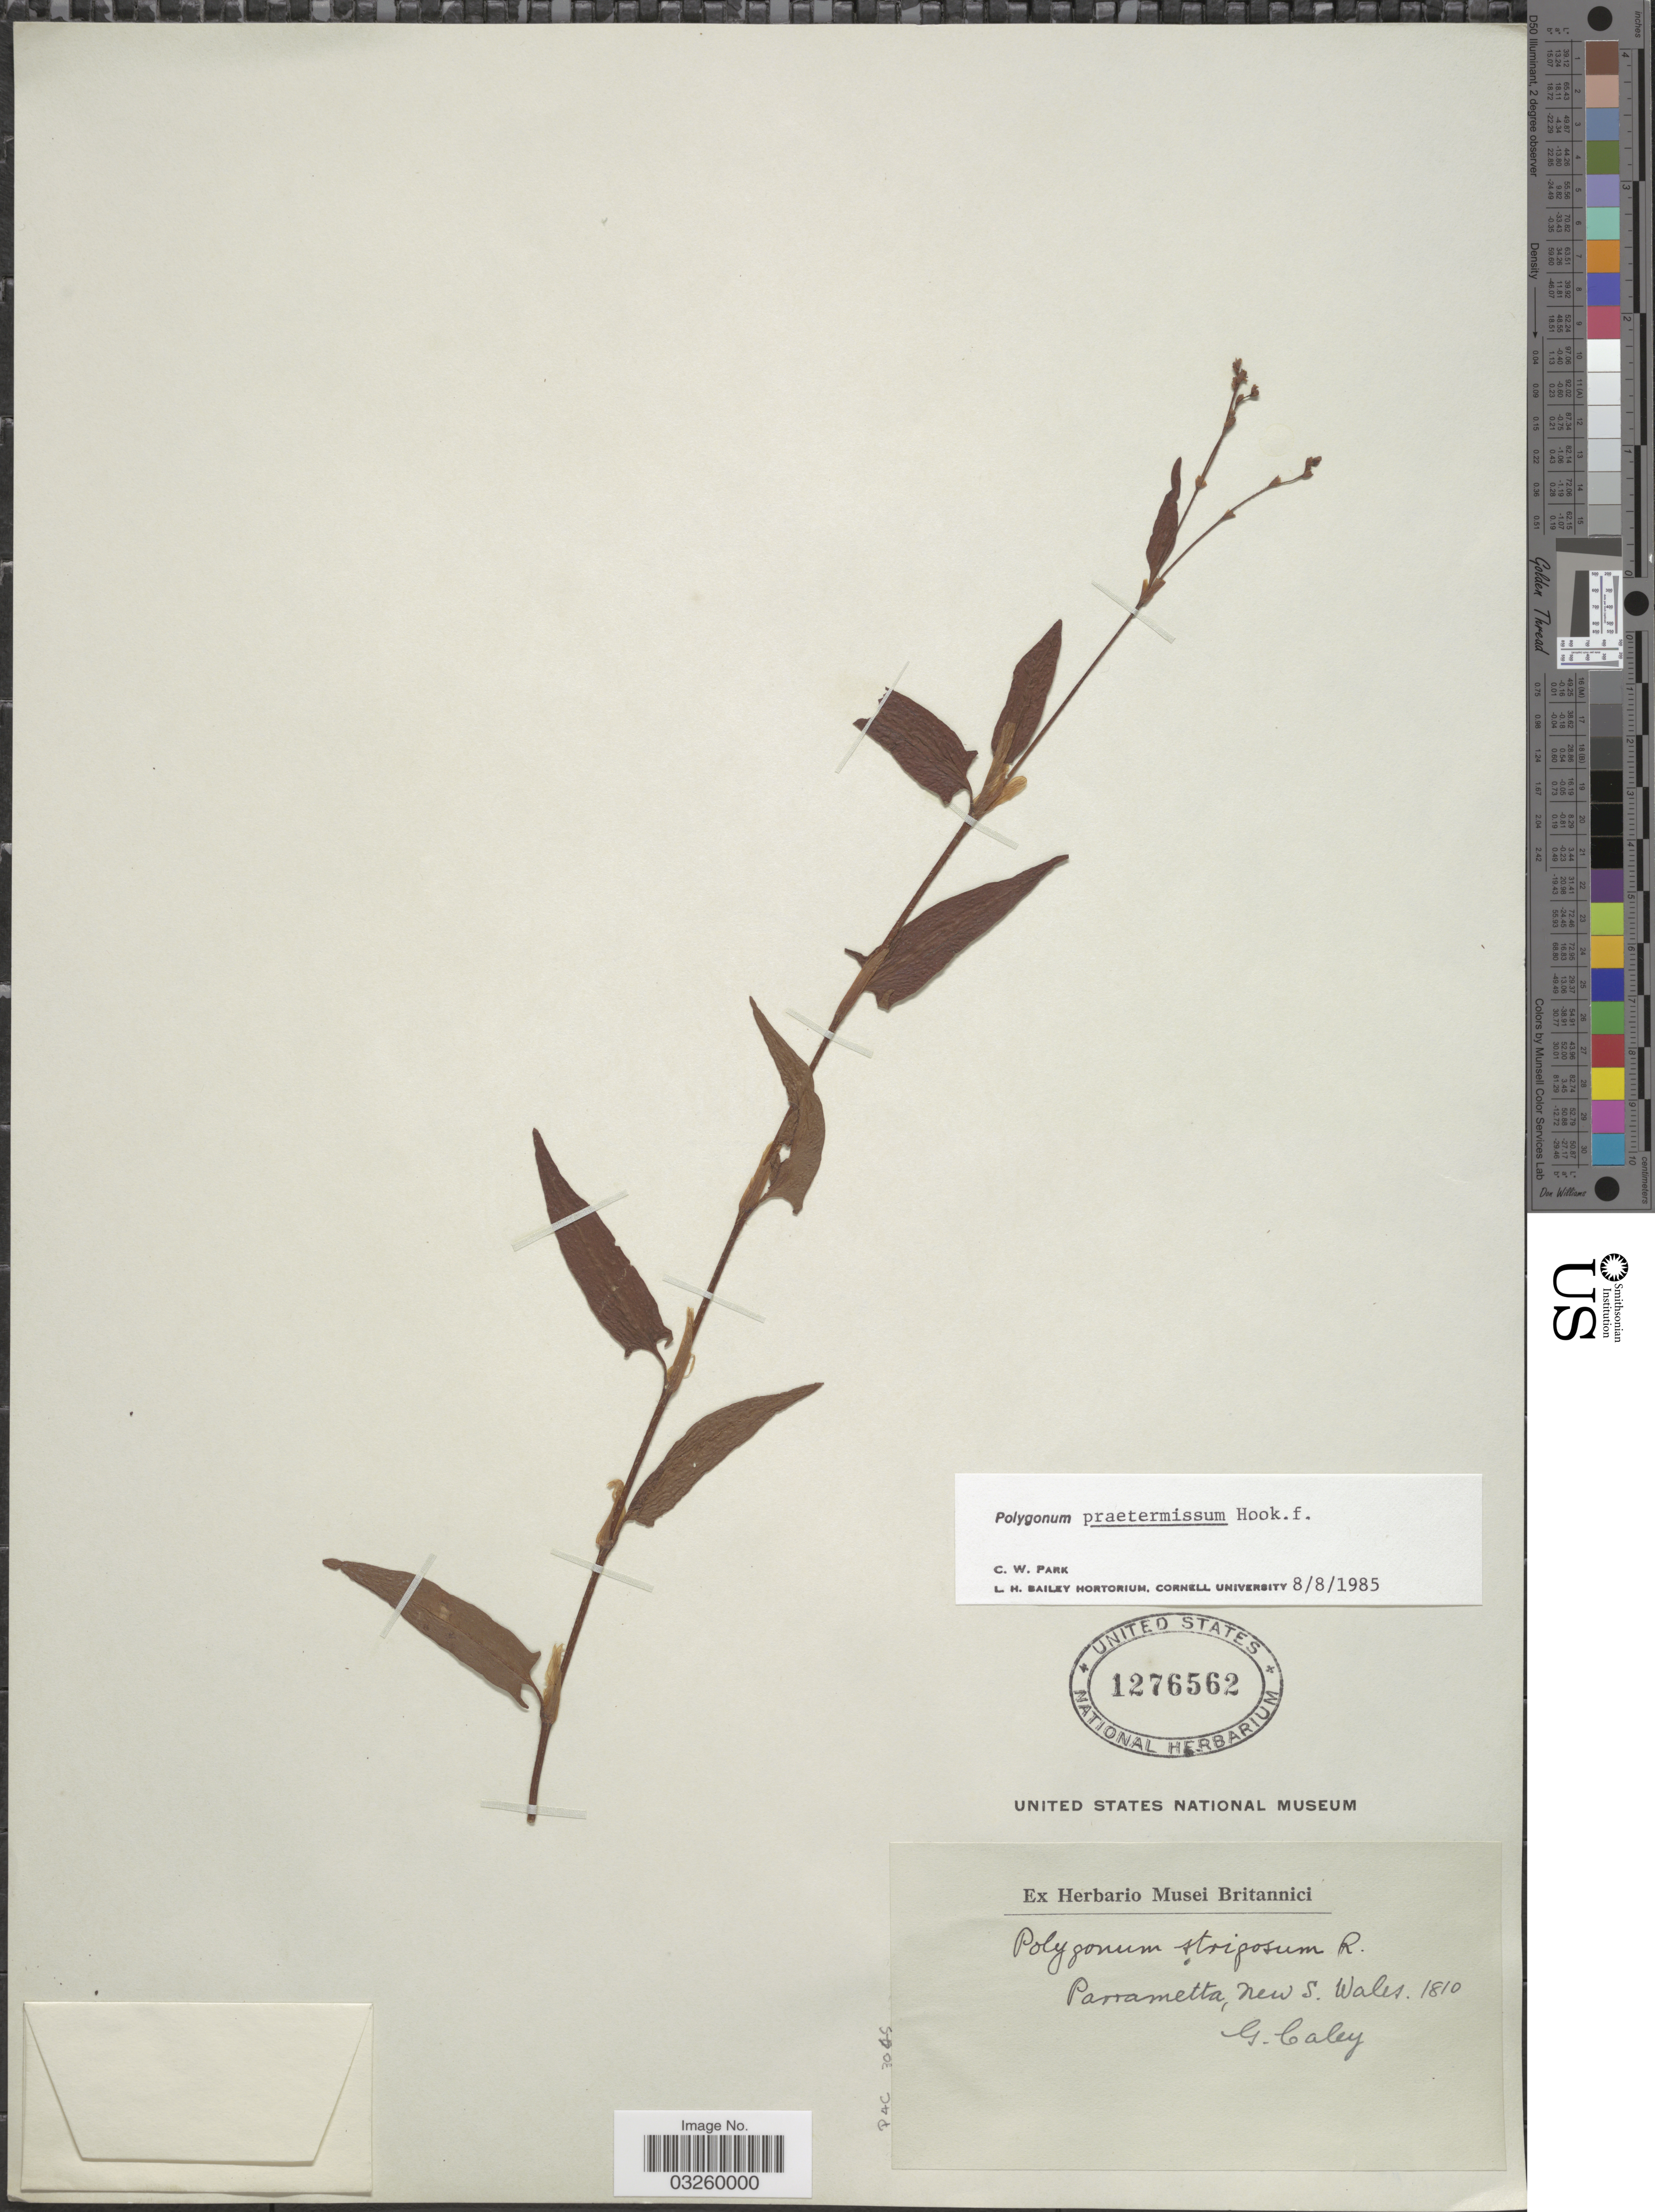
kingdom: Plantae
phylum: Tracheophyta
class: Magnoliopsida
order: Caryophyllales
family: Polygonaceae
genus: Polygonum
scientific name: Polygonum strigosum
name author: R. Br.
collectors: G. Caley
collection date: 1810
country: Australia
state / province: New South Wales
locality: Parrametta.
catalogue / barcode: US 1276562